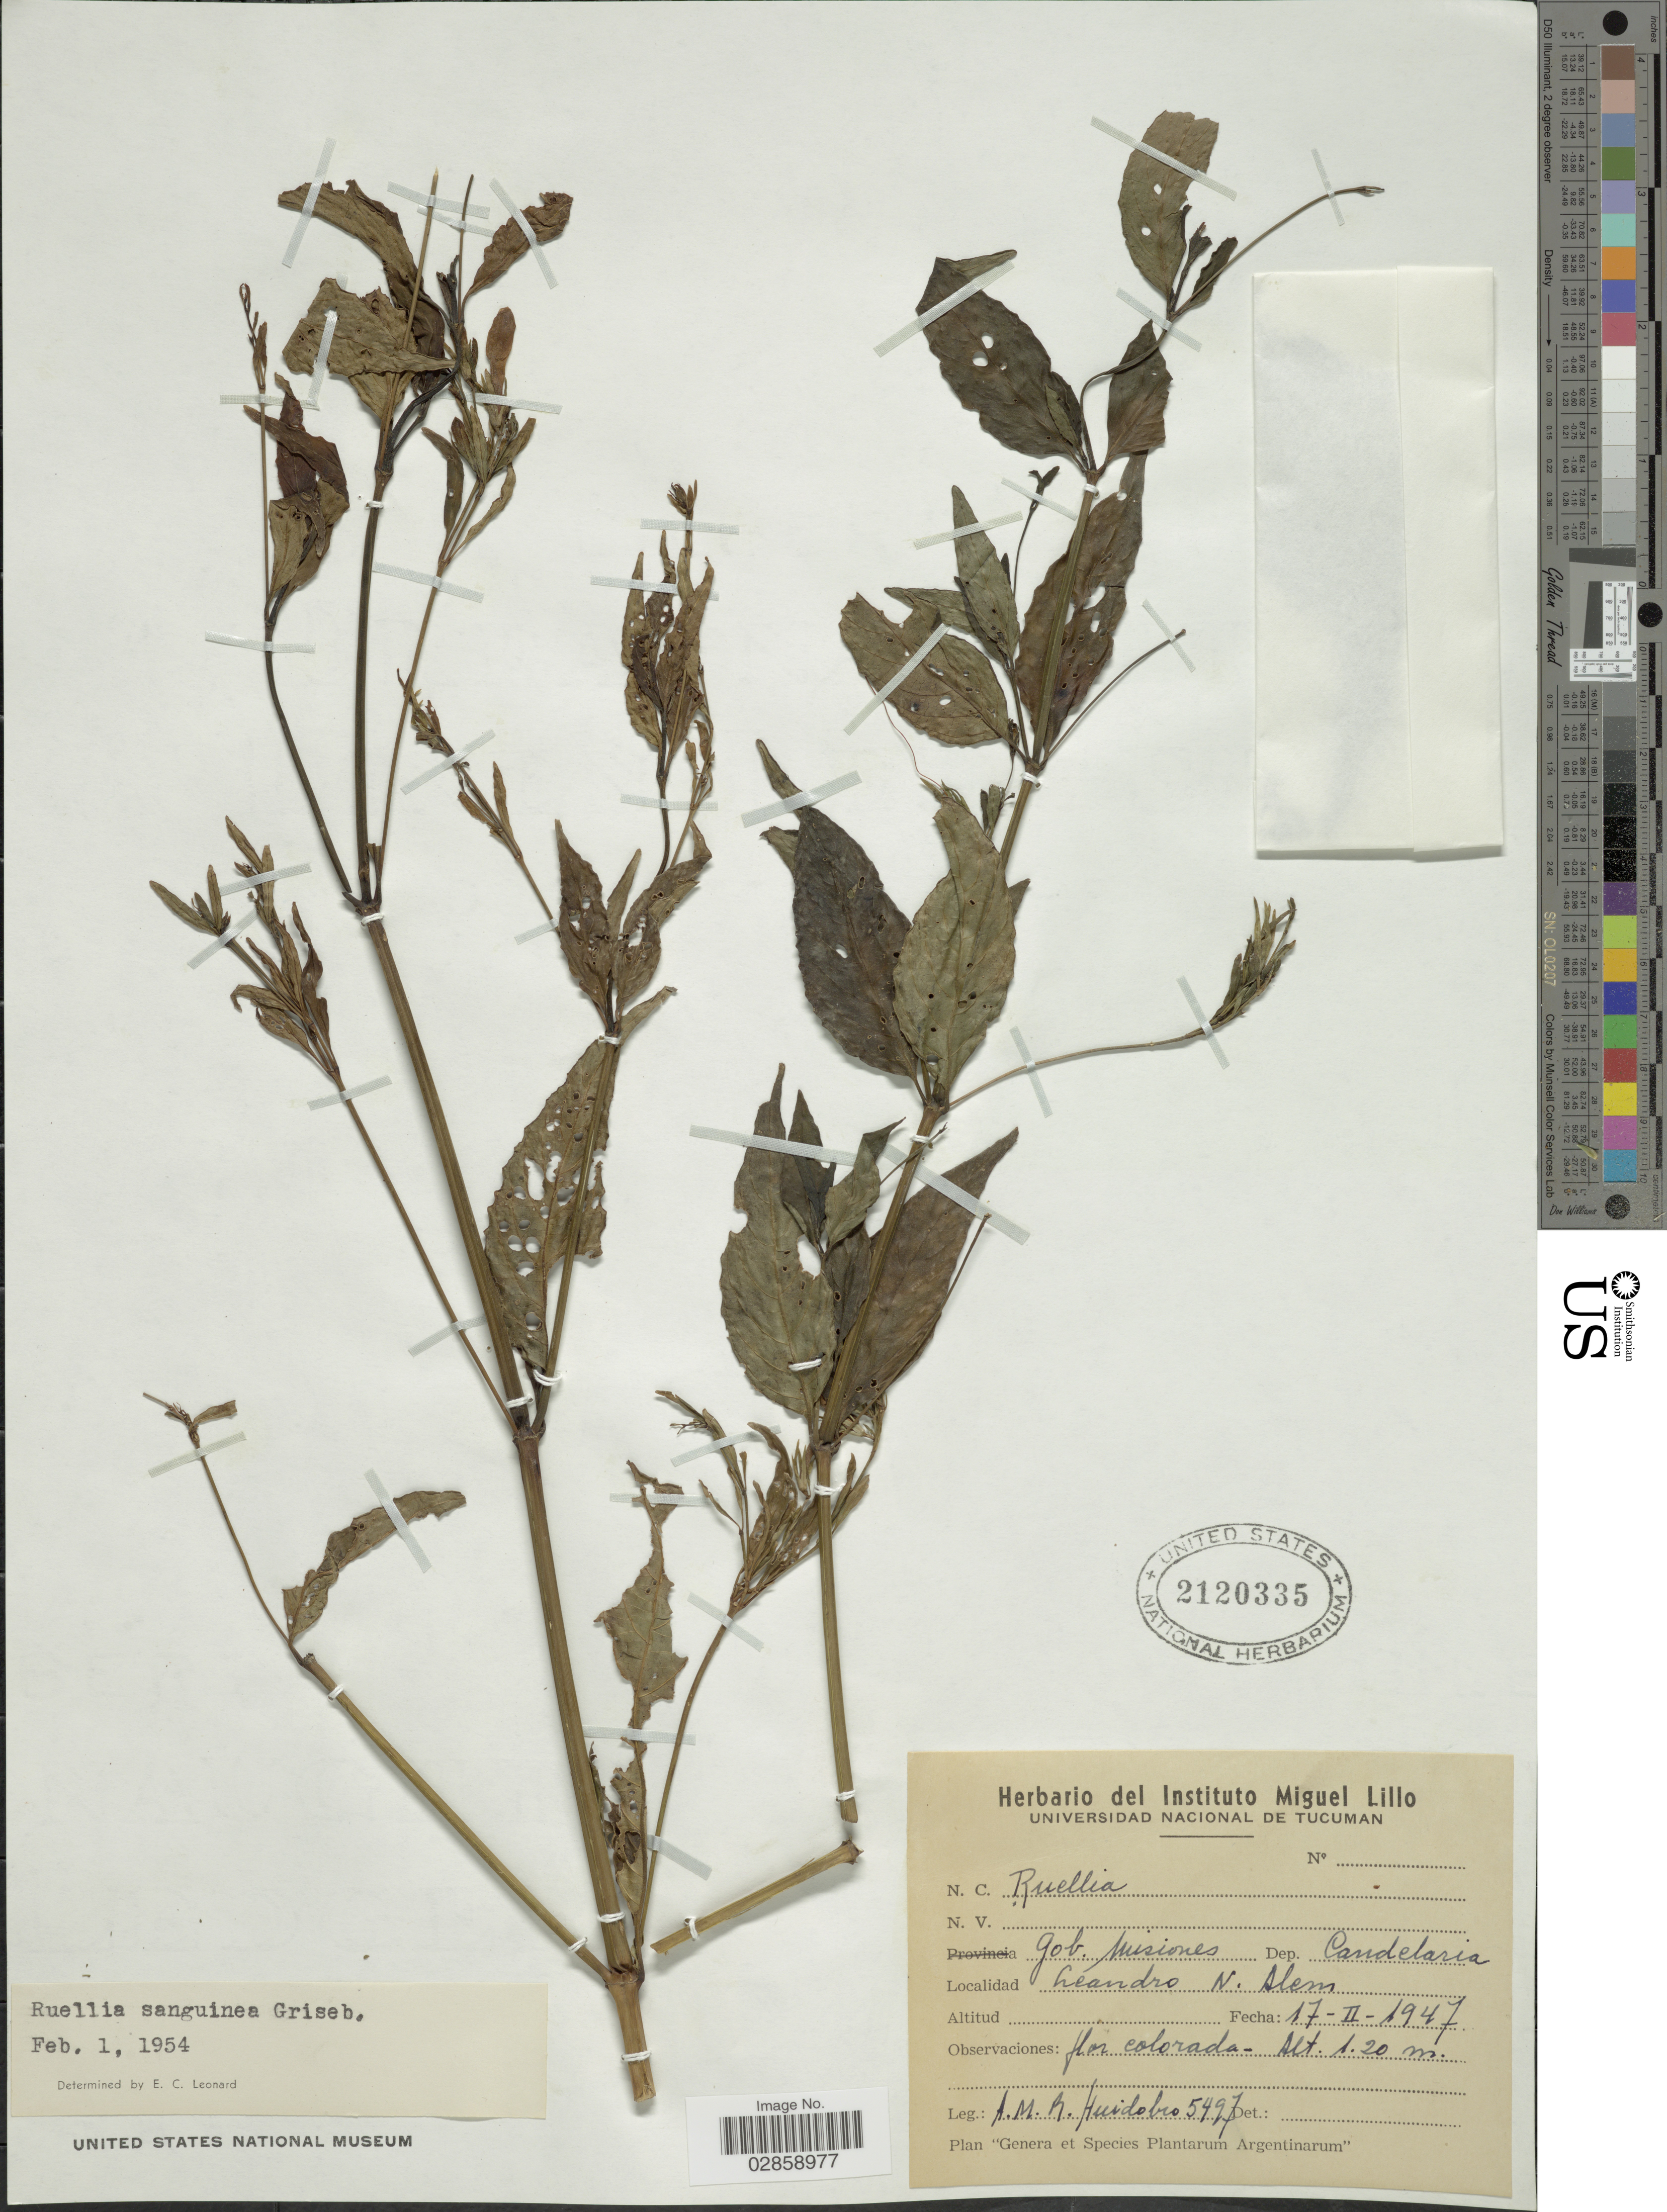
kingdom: Plantae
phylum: Tracheophyta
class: Magnoliopsida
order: Lamiales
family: Acanthaceae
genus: Ruellia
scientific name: Ruellia angustiflora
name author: (Nees) Lindau ex Rambo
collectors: A. M. R. Huidobro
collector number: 5497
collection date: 1947-02-17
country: Argentina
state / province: Misiones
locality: Gob. Misiones. Dep. Candelaria. Leandro N. Alem.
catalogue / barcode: US 2120335